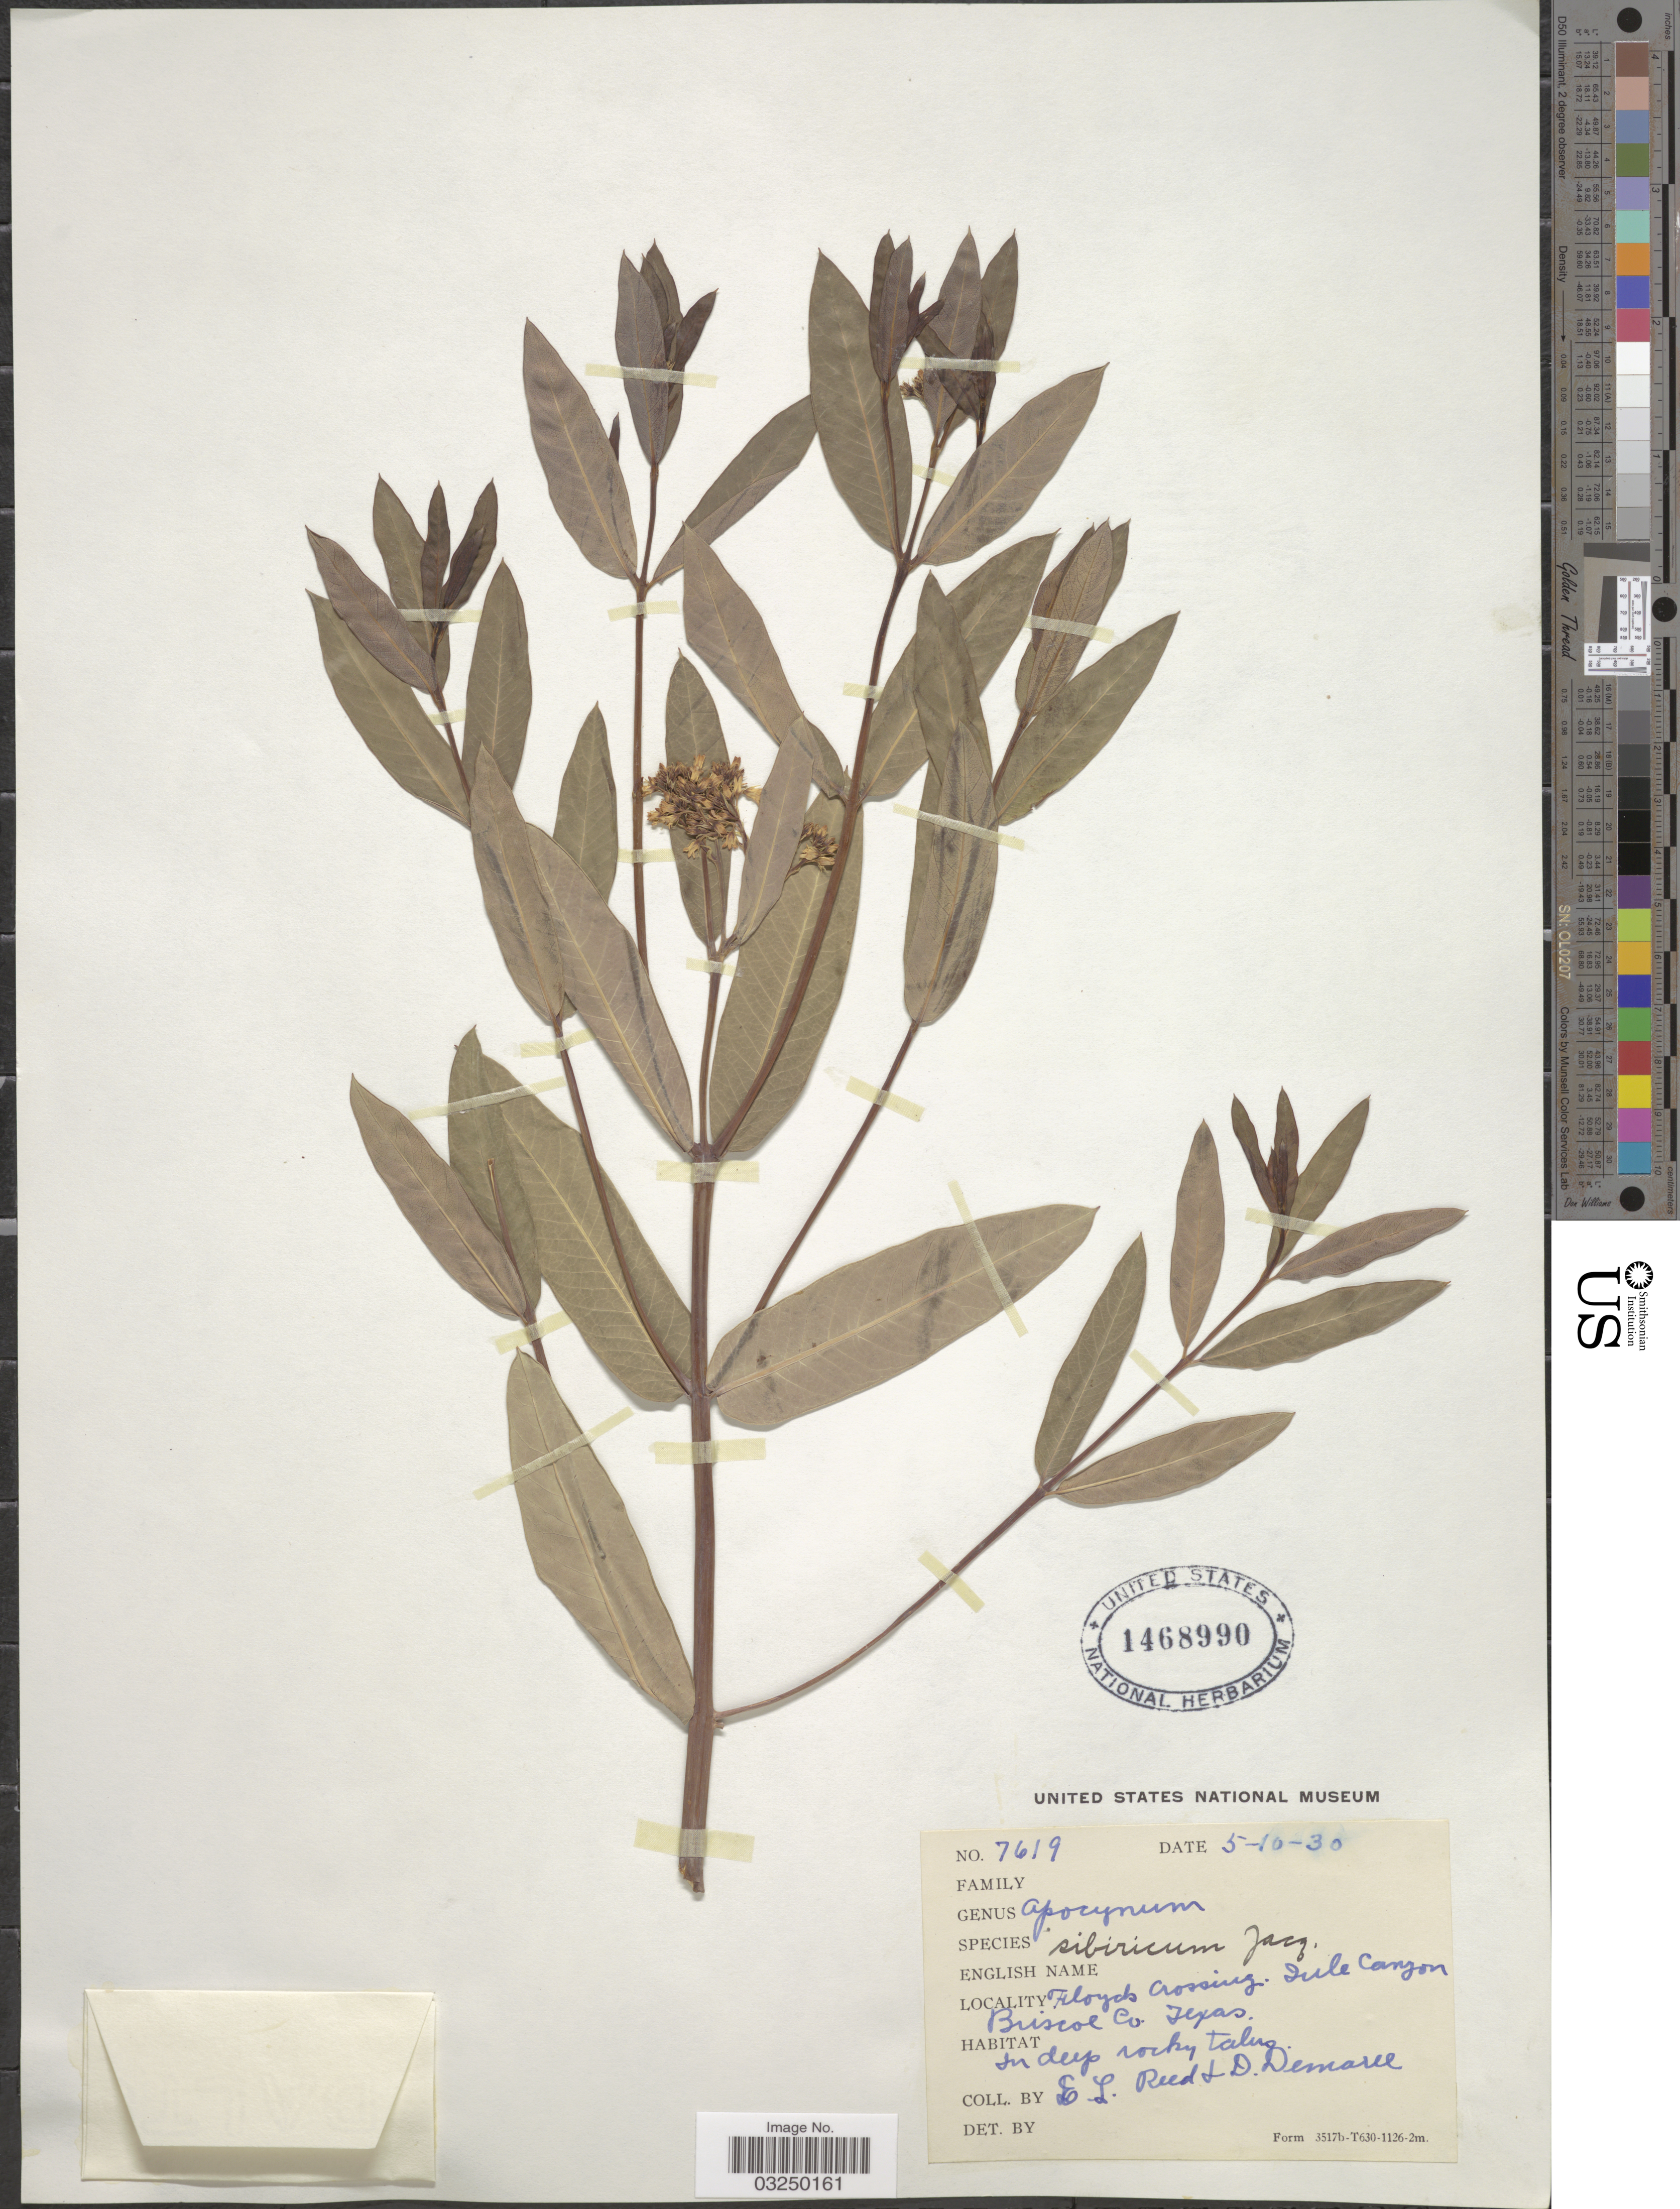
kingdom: Plantae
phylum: Tracheophyta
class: Magnoliopsida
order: Gentianales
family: Apocynaceae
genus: Apocynum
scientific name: Apocynum sibiricum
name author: Jacq.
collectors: E. Reed & D. Demaree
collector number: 7619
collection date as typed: Transcribed d/m/y: 10/5/30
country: United States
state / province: Texas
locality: Floyds Crossing. Tule Canyon. Briscoe Co.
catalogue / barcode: US 1468990